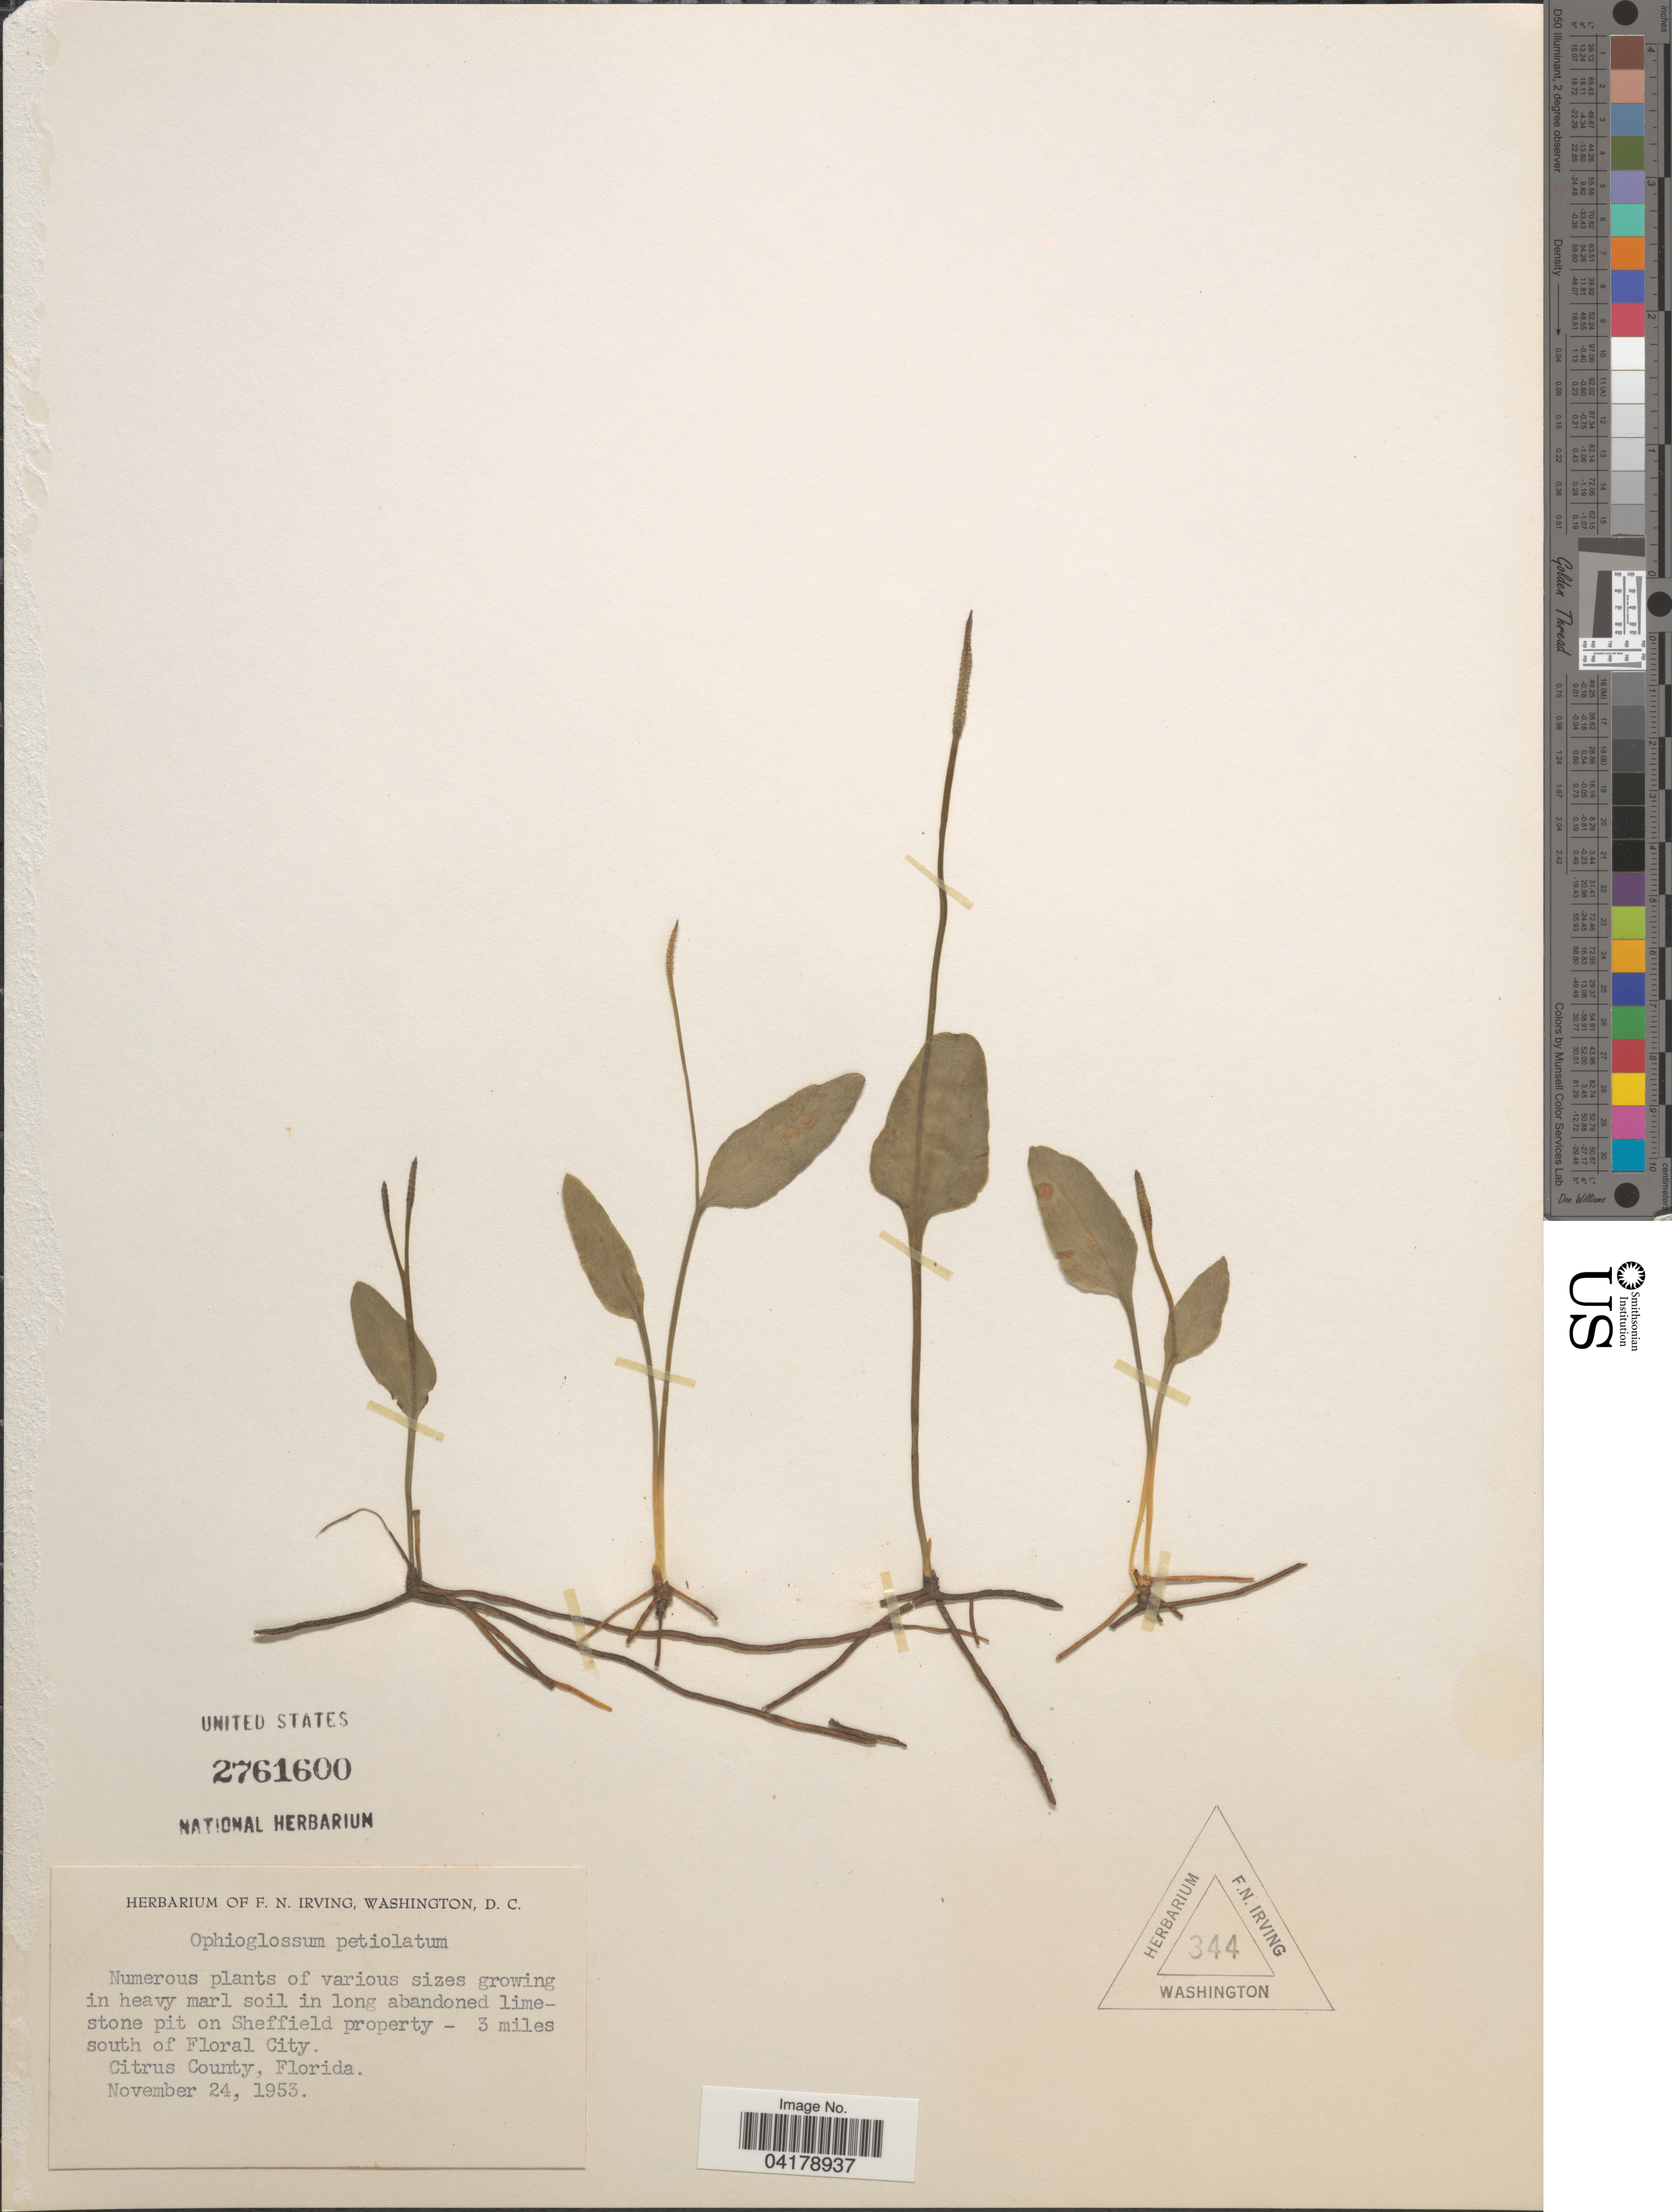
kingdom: Plantae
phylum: Tracheophyta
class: Polypodiopsida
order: Ophioglossales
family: Ophioglossaceae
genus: Ophioglossum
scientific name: Ophioglossum petiolatum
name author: Hook.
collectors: ex herb. F.N. Irving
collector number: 344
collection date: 1953-11-24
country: United States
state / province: Florida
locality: Stone pit on Sheffield property - 3 miles south of Floral City. Citrus County.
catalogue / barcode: US 2761600